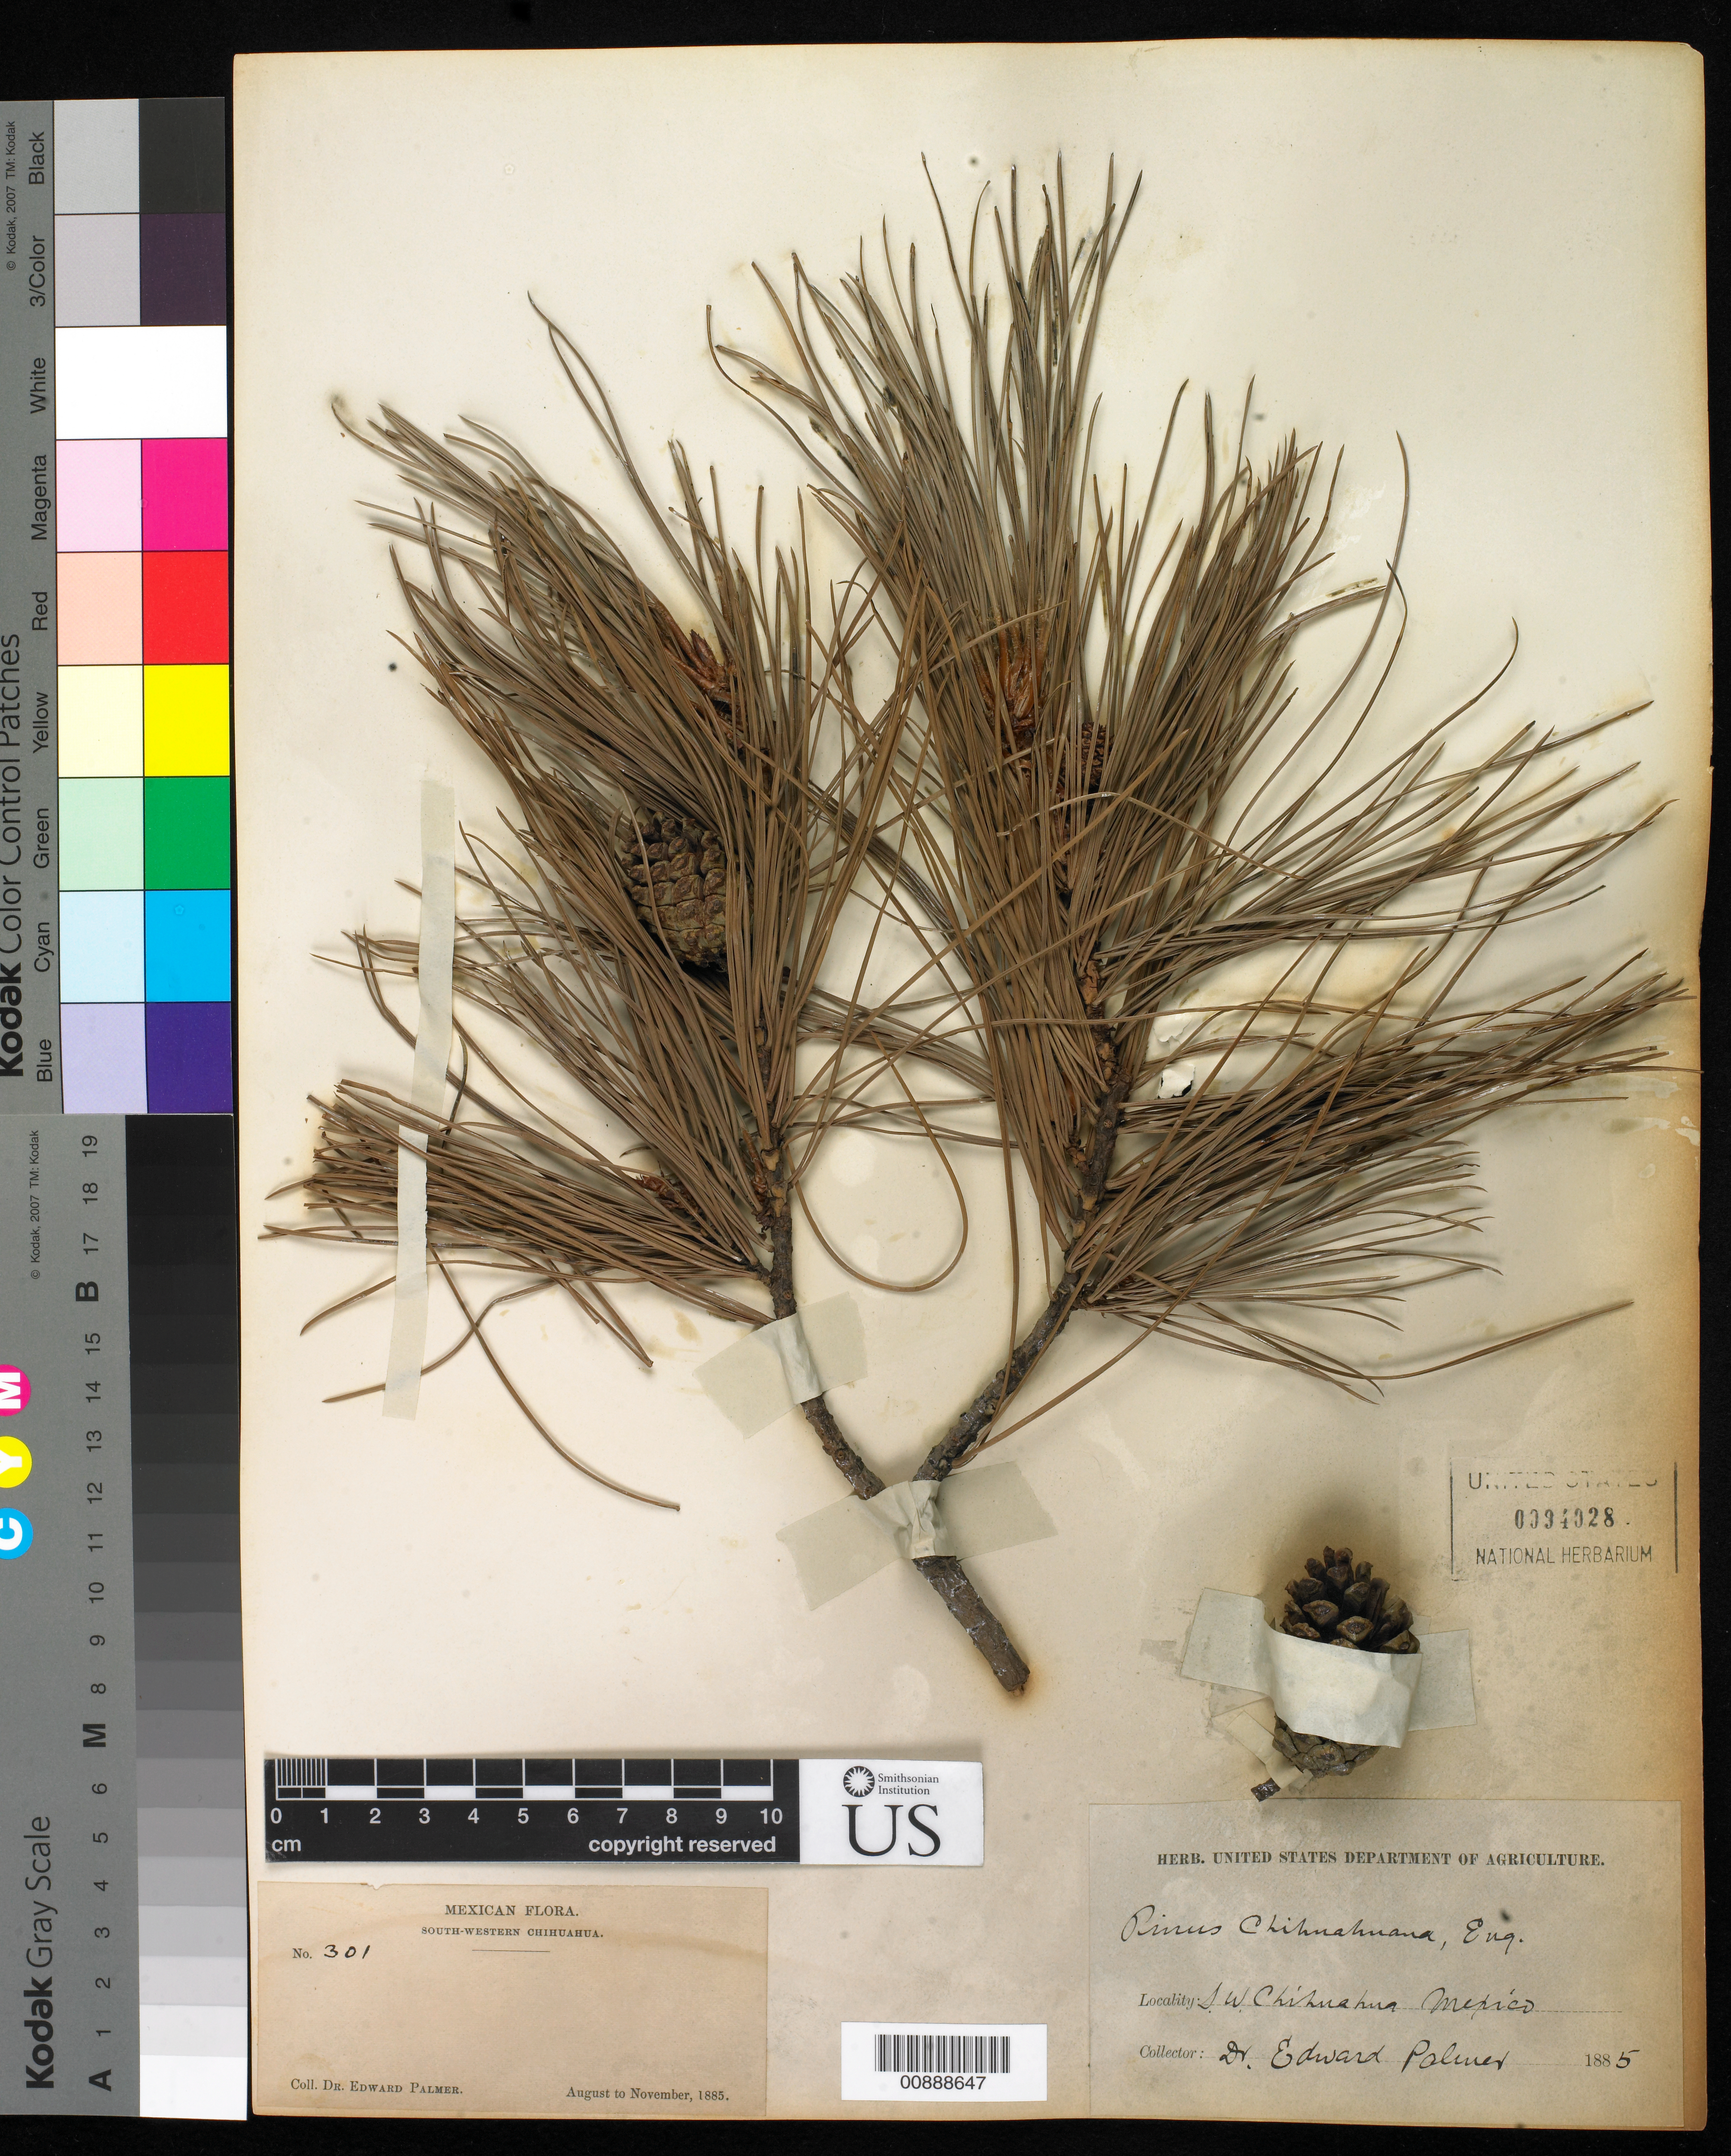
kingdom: Plantae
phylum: Tracheophyta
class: Pinopsida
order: Pinales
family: Pinaceae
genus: Pinus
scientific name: Pinus leiophylla var. chihuahuana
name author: (Engelm.) Shaw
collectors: E. Palmer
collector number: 301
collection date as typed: Aug 1885 to -- Nov 1885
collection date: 1885-08/1885-11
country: Mexico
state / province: Chihuahua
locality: SW Chihuahua.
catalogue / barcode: US 94028